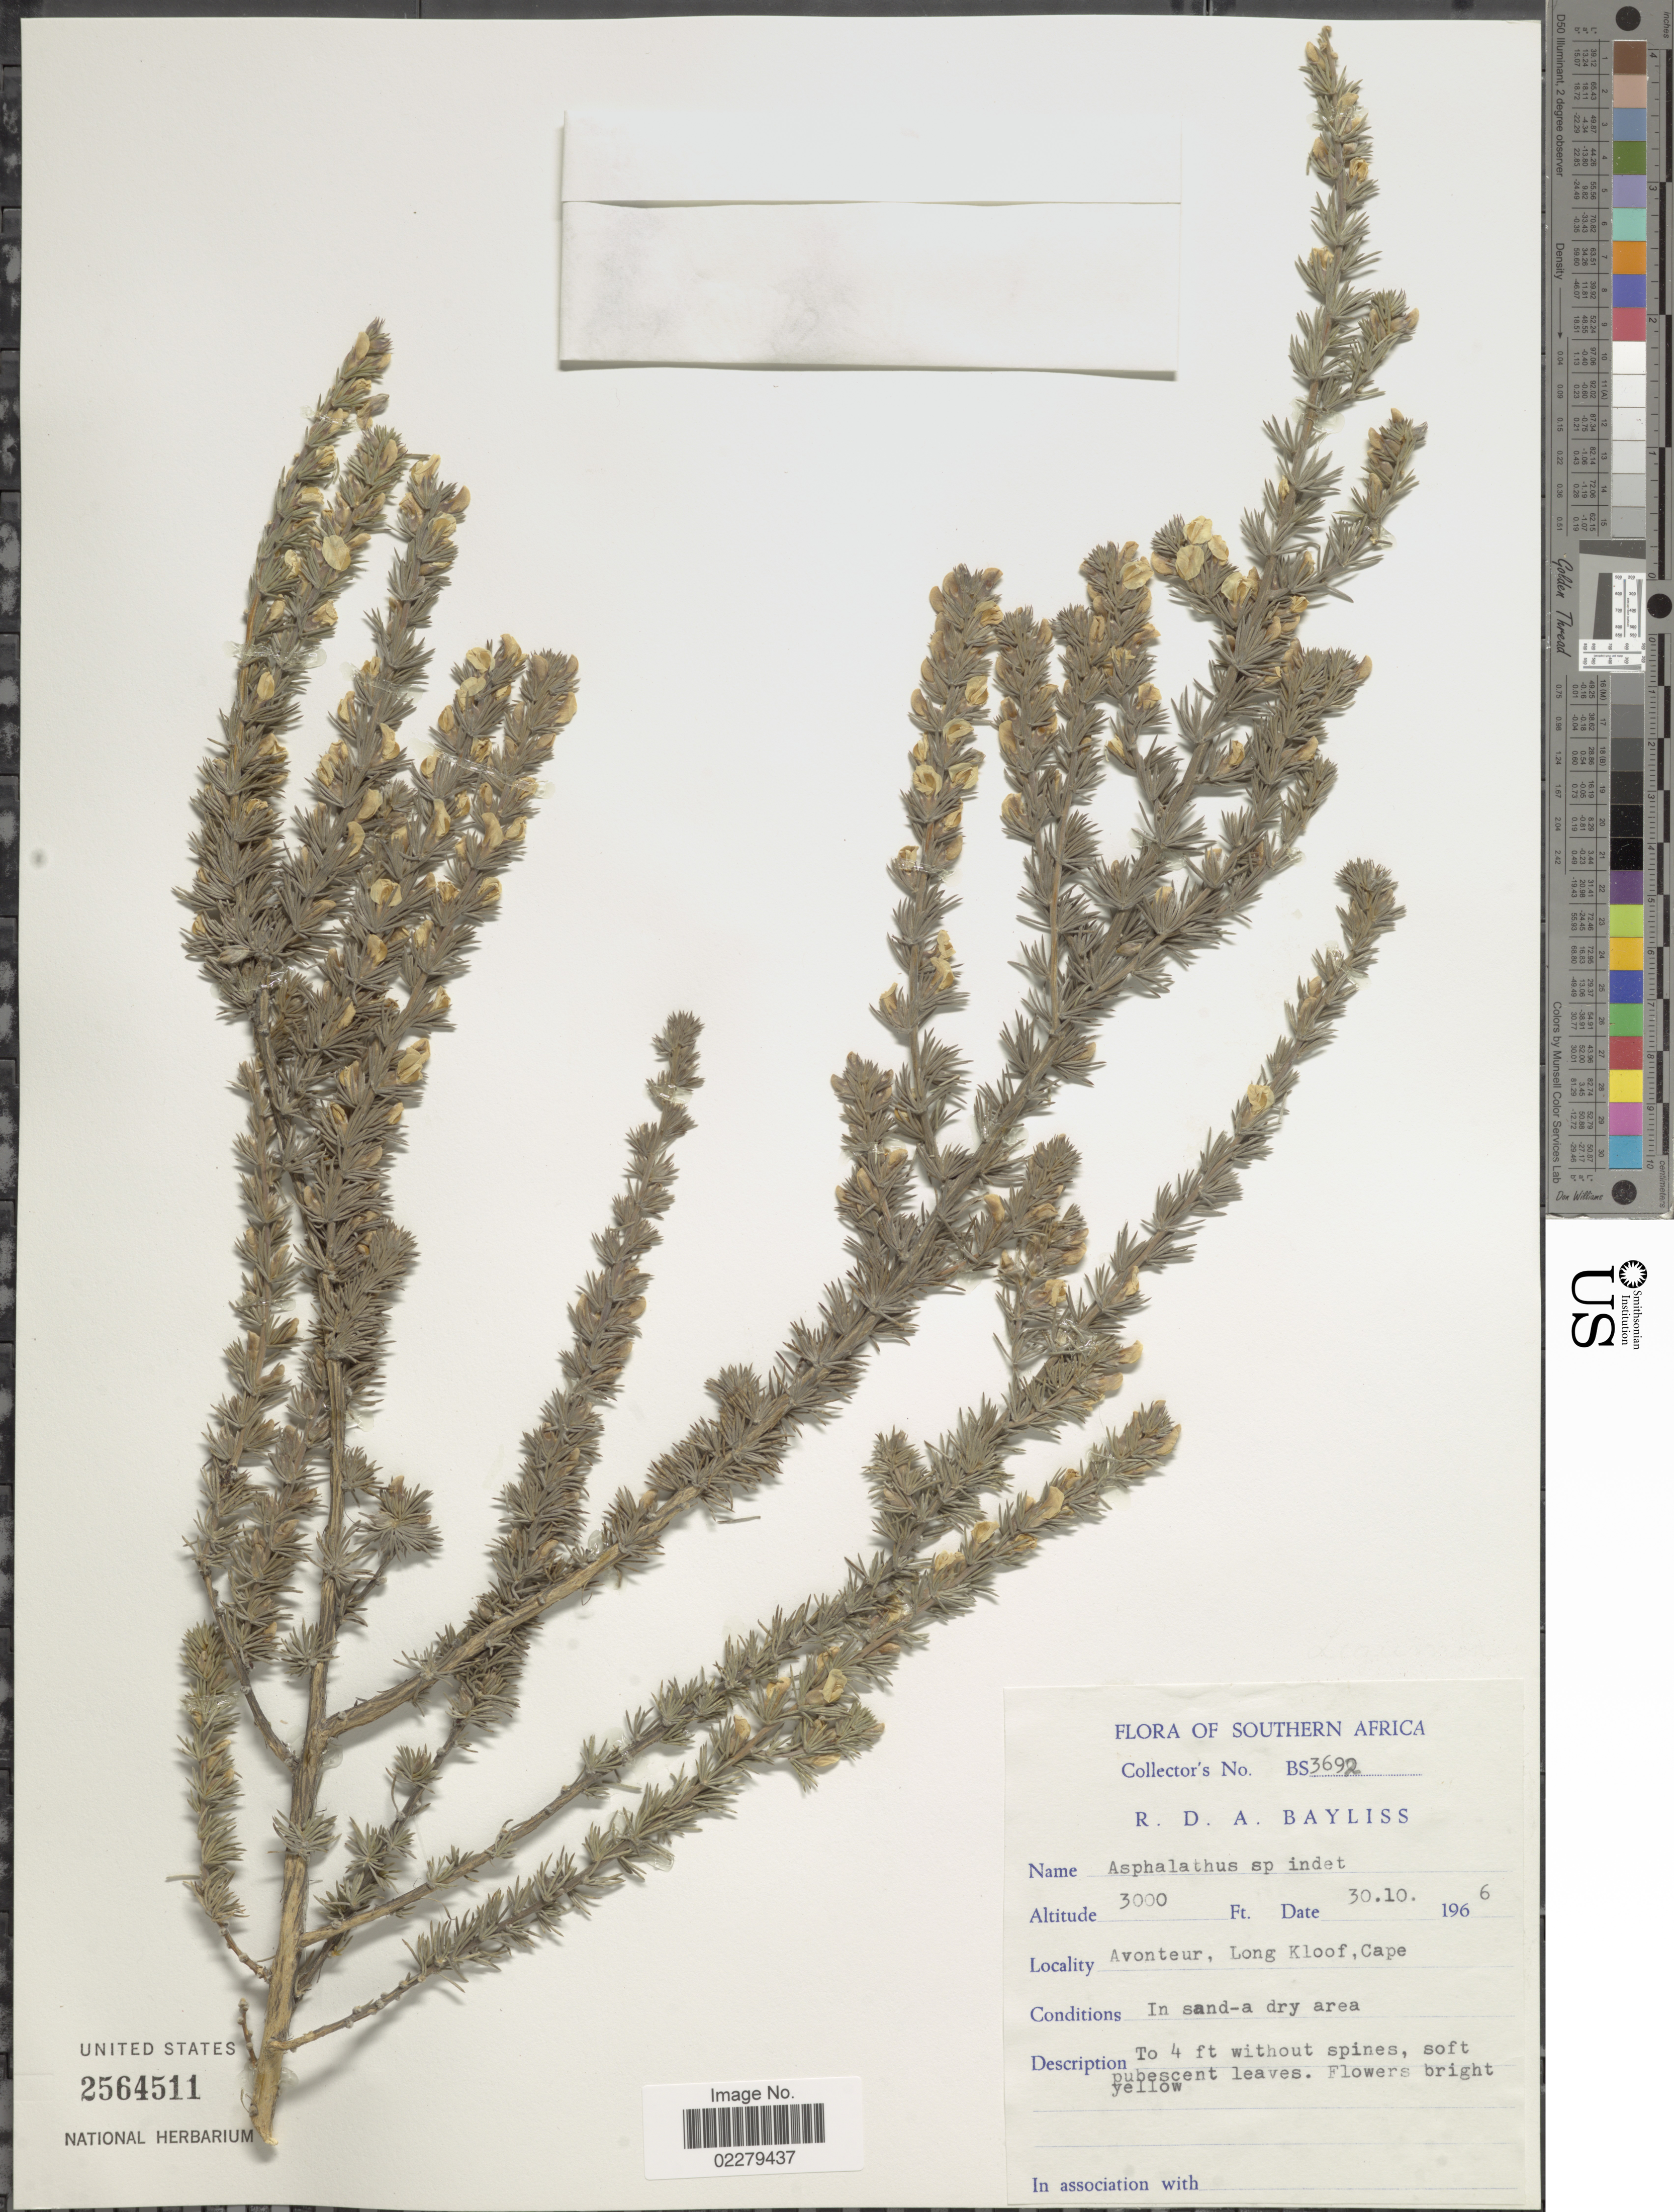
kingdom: Plantae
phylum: Tracheophyta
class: Magnoliopsida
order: Fabales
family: Fabaceae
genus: Aspalathus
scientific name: Aspalathus sp.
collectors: R. Bayliss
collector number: BS3692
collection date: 1966-10-30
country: South Africa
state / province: Western Cape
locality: Southern Africa, Avonteur, Long Kloof, Cape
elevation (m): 914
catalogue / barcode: US 2564511